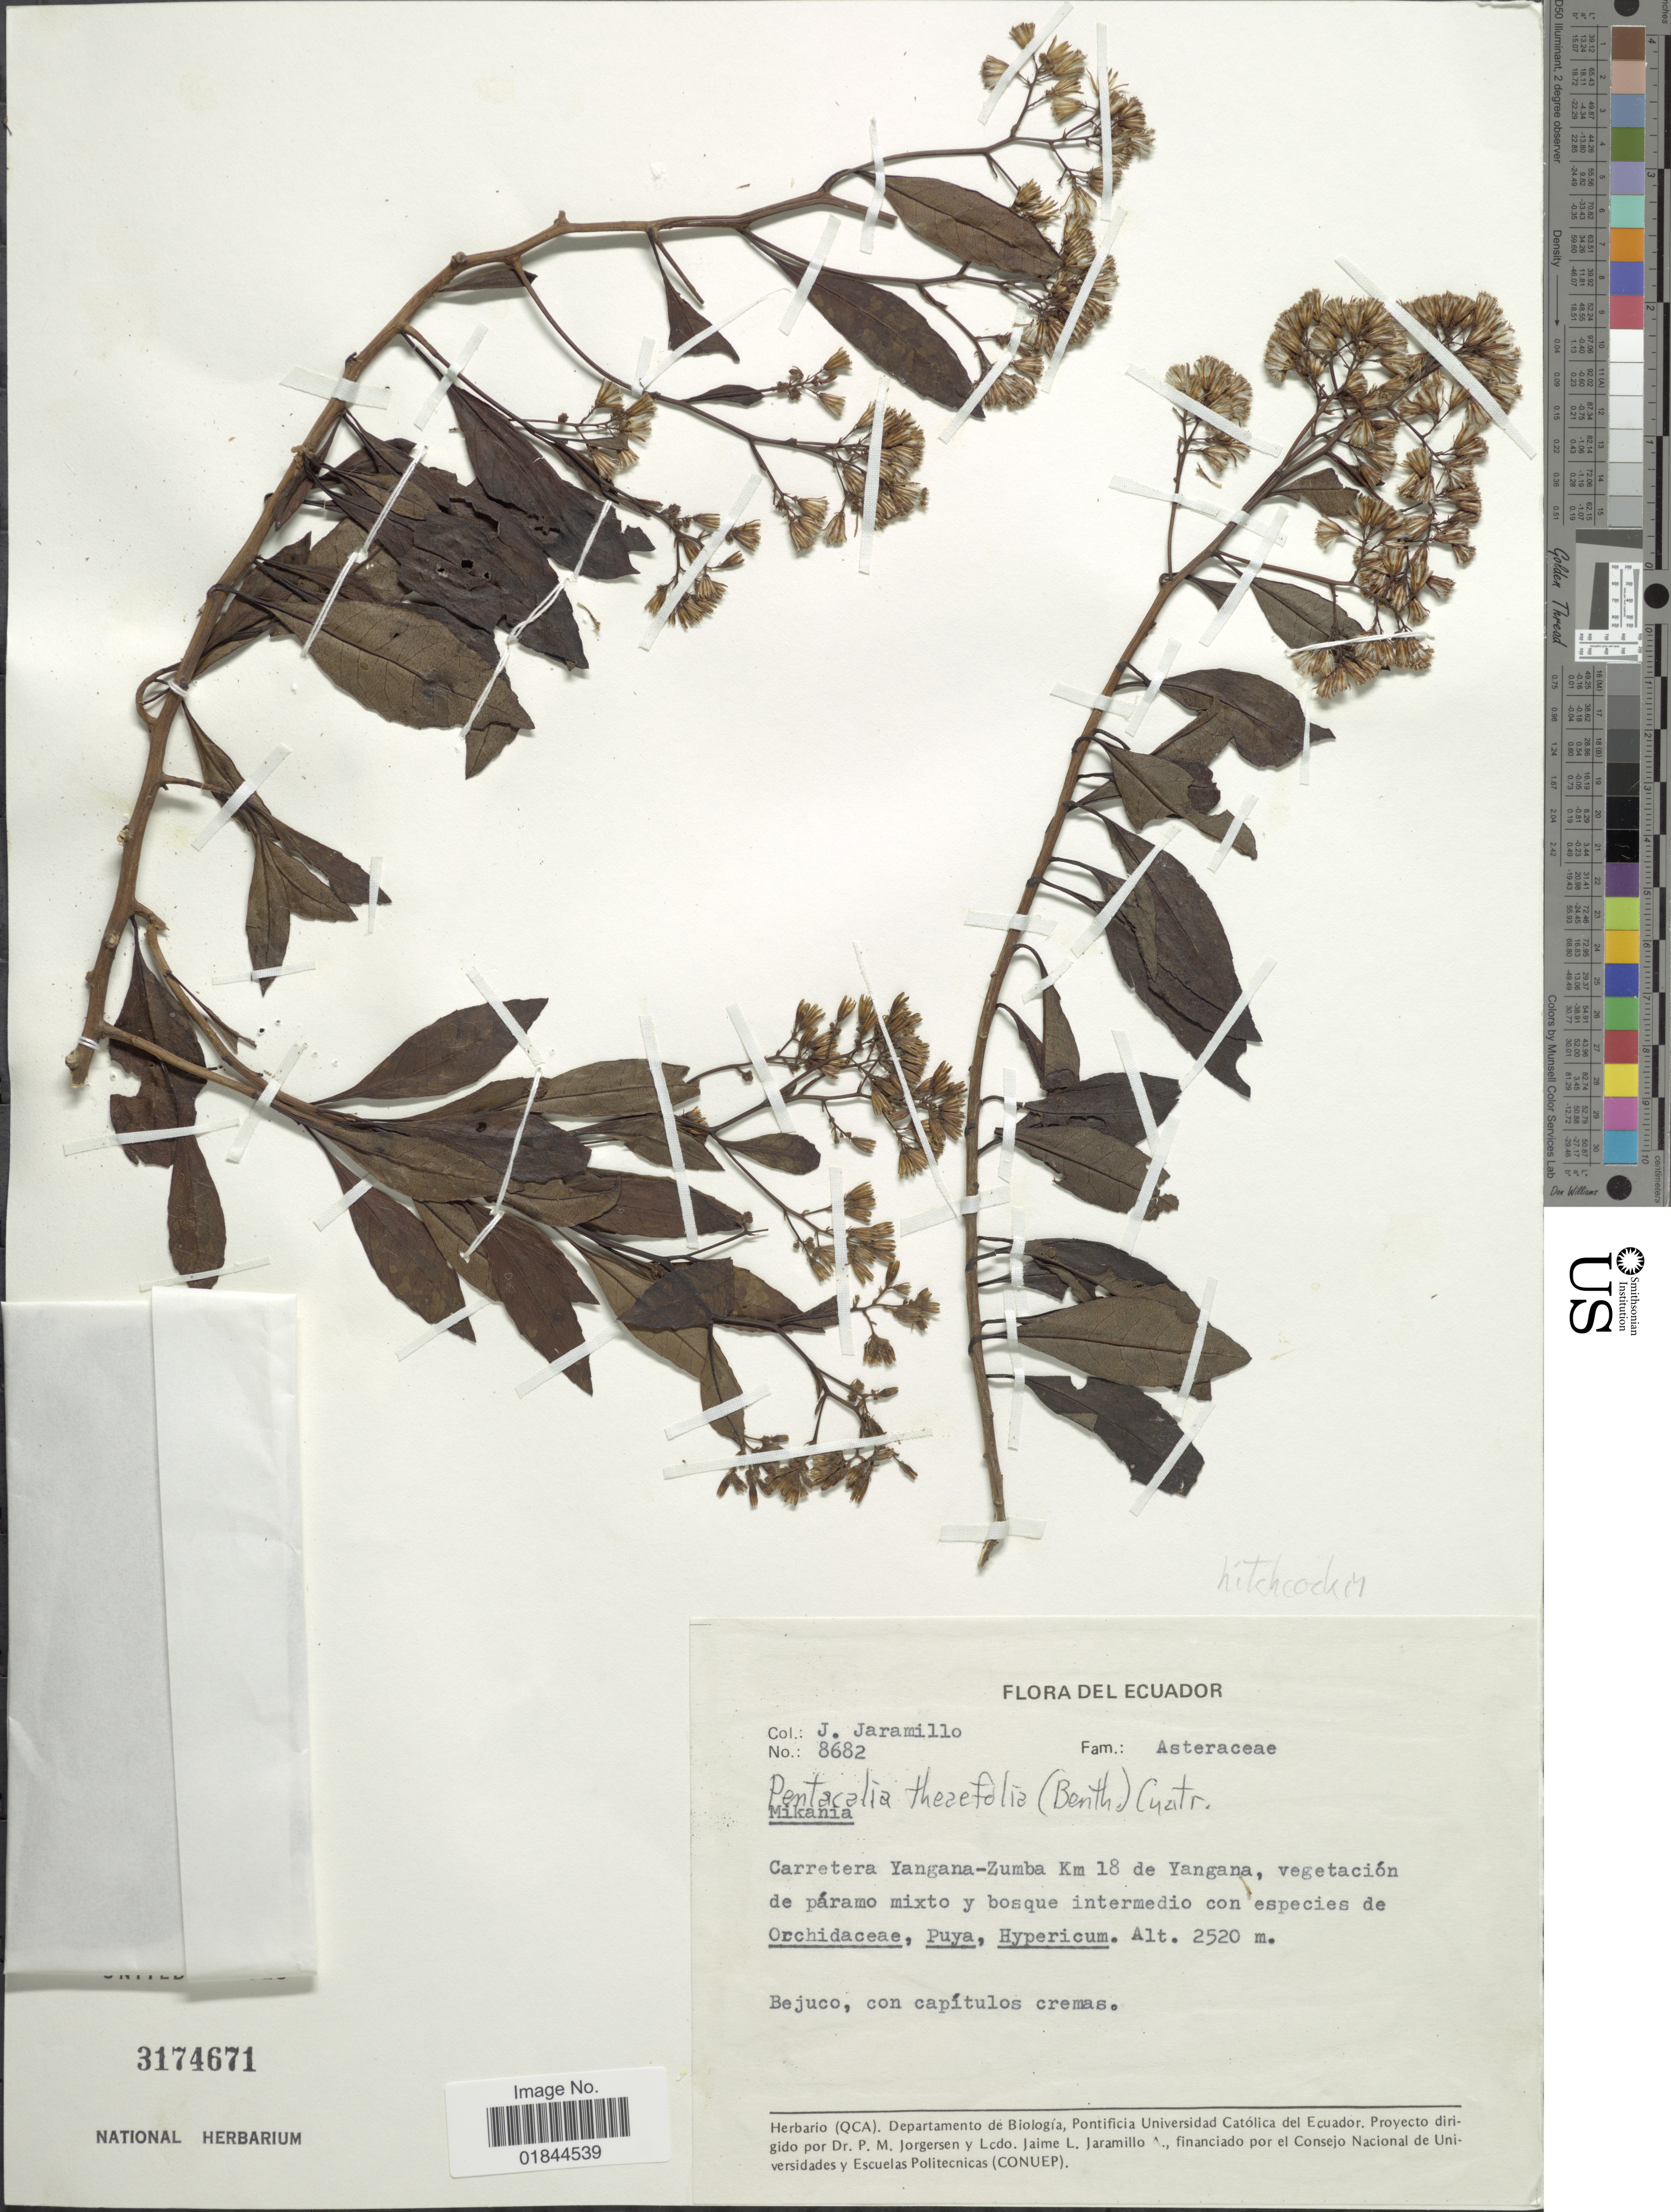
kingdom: Plantae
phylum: Tracheophyta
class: Magnoliopsida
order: Asterales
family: Asteraceae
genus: Pentacalia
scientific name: Pentacalia hitchcockii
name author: (Cuatrec.) Cuatrec.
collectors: J. Jaramillo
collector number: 8682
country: Ecuador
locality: Carretera Yangana-Zumba Km 18 de Yangana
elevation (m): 2520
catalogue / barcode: US 3174671